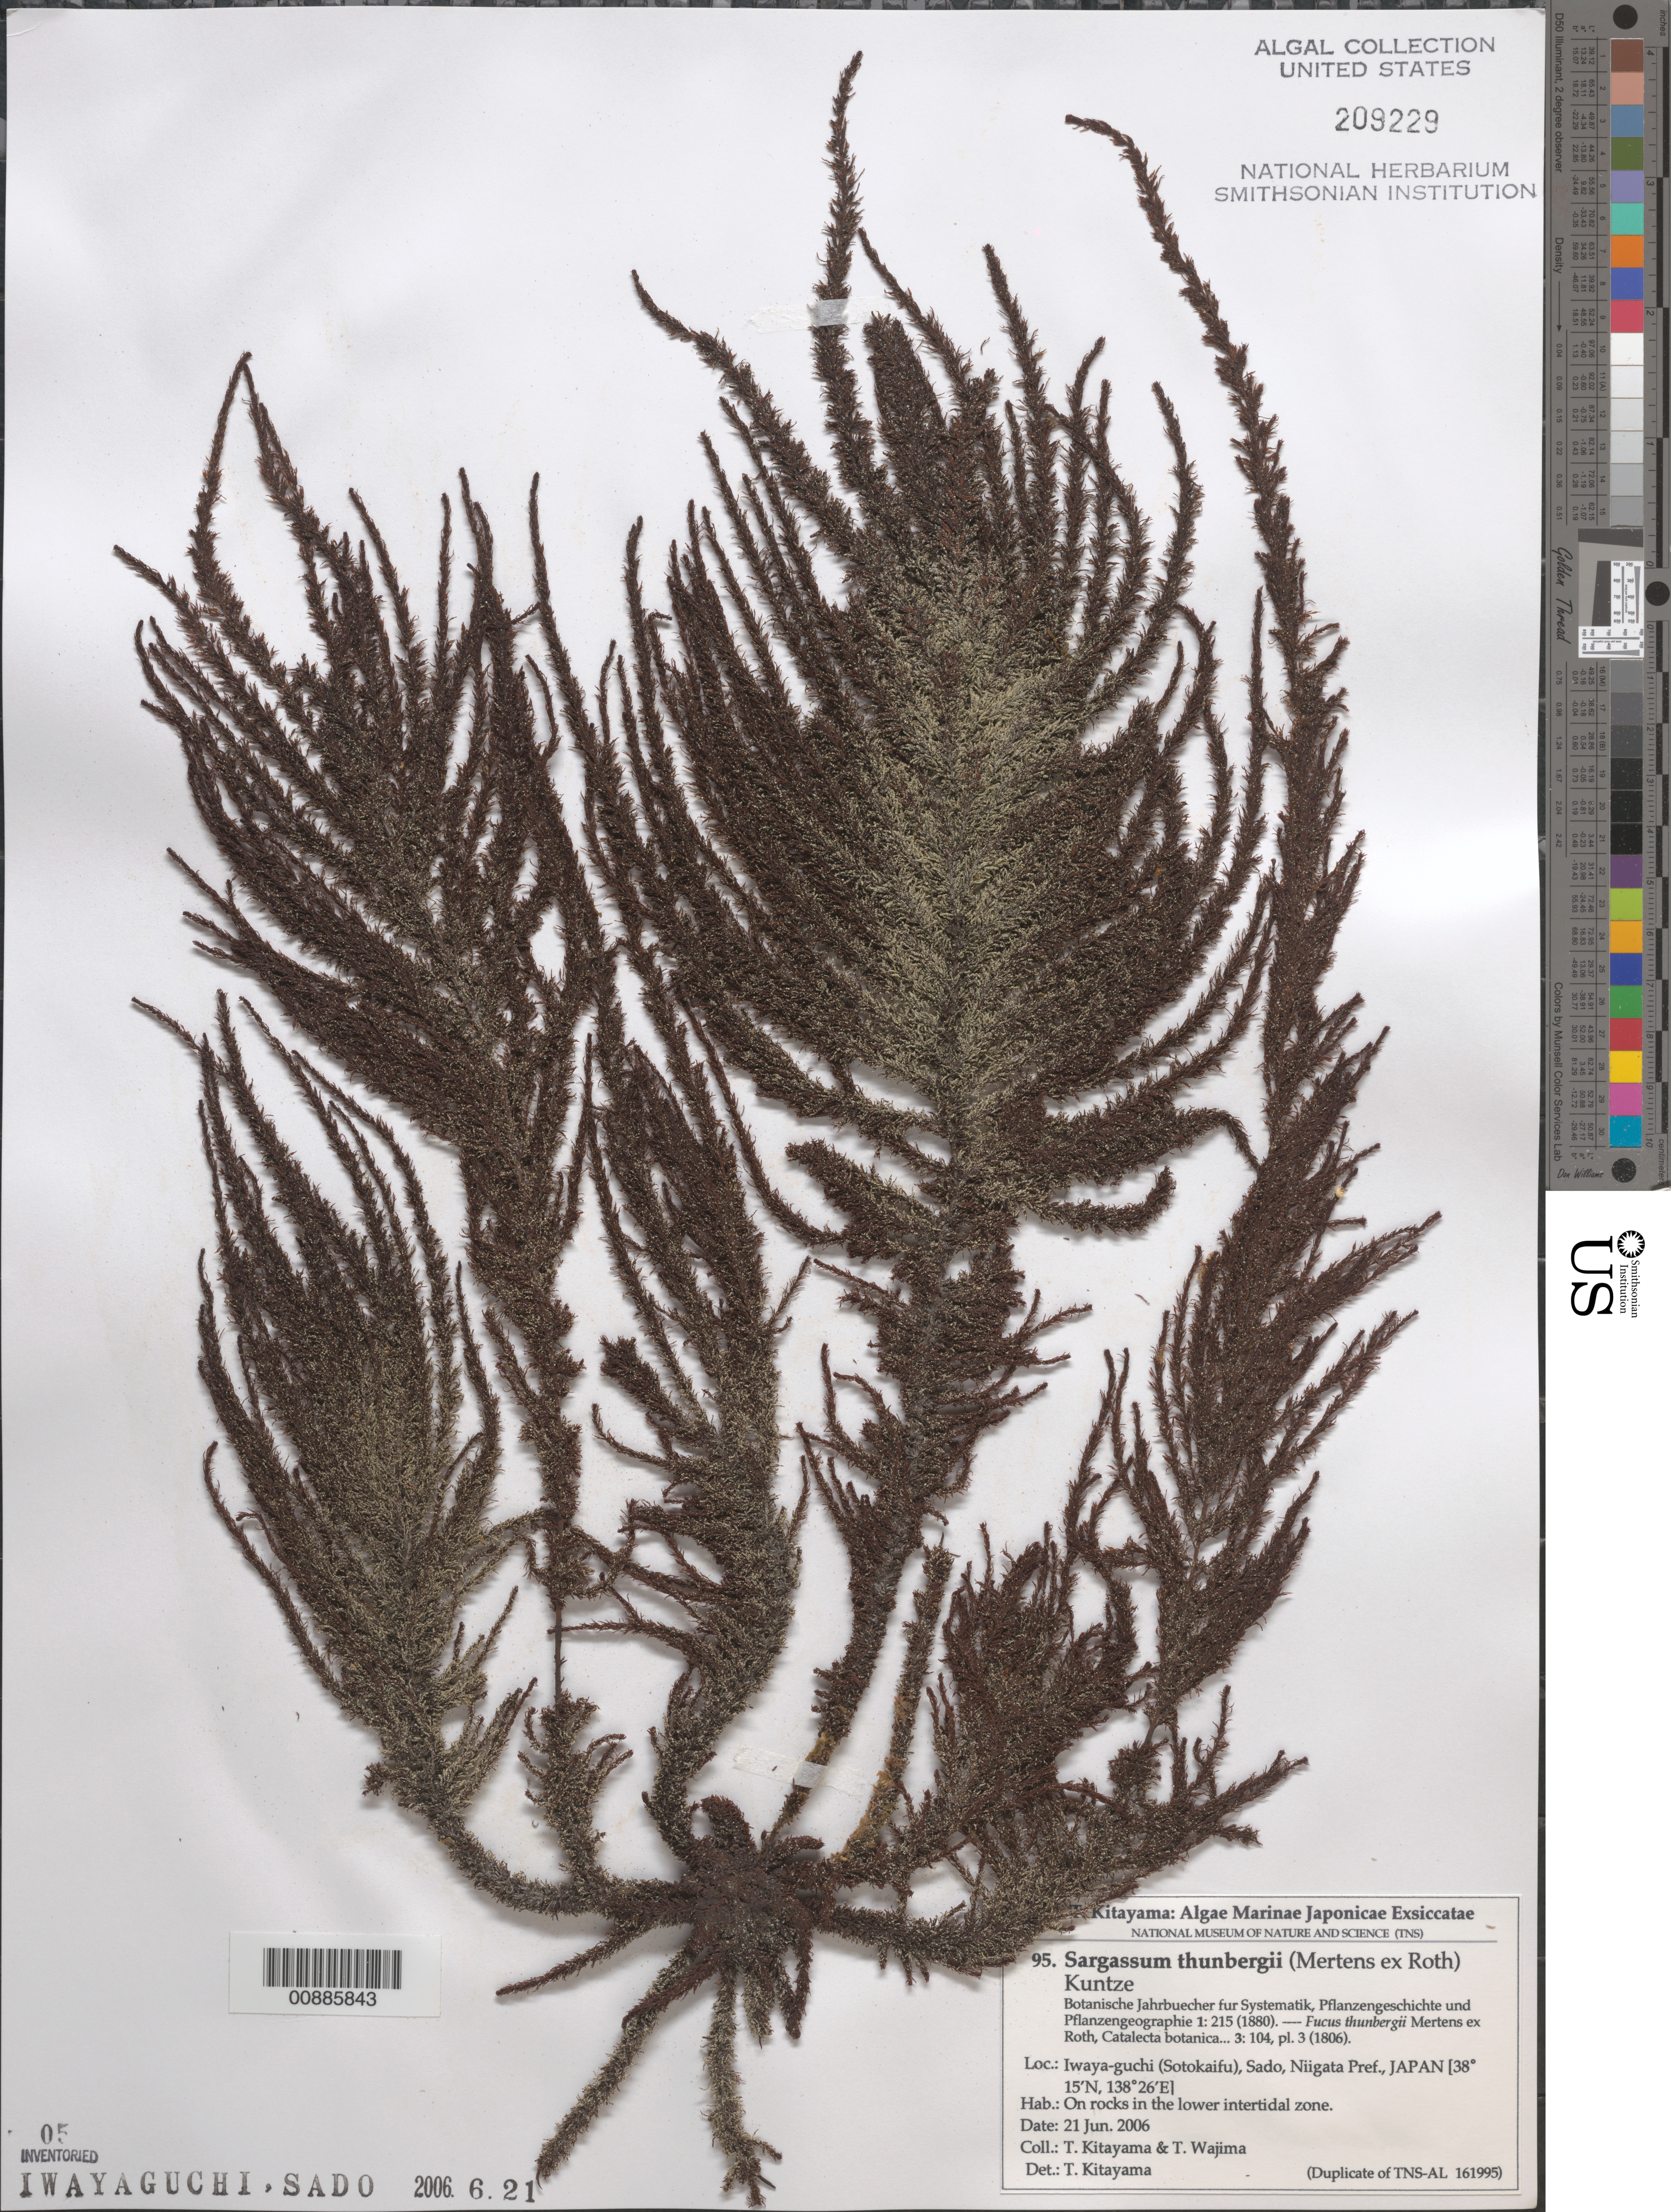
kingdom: Chromista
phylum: Ochrophyta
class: Phaeophyceae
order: Fucales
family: Sargassaceae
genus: Sargassum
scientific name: Sargassum thunbergii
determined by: Kitayama, T.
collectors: T. Kitayama & T. Wajima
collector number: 95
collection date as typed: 21 Jun 2006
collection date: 2006-06-21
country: Japan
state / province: Niigata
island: Honshu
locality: Iwaya-guchi (Sotokaifu), Sado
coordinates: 38 15' N, 138 26' E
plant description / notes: Kitayama, T., Algae Marinae Japonicae Exsiccatae, Fasc. IV (Nos. 76-100)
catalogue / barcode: US 209229